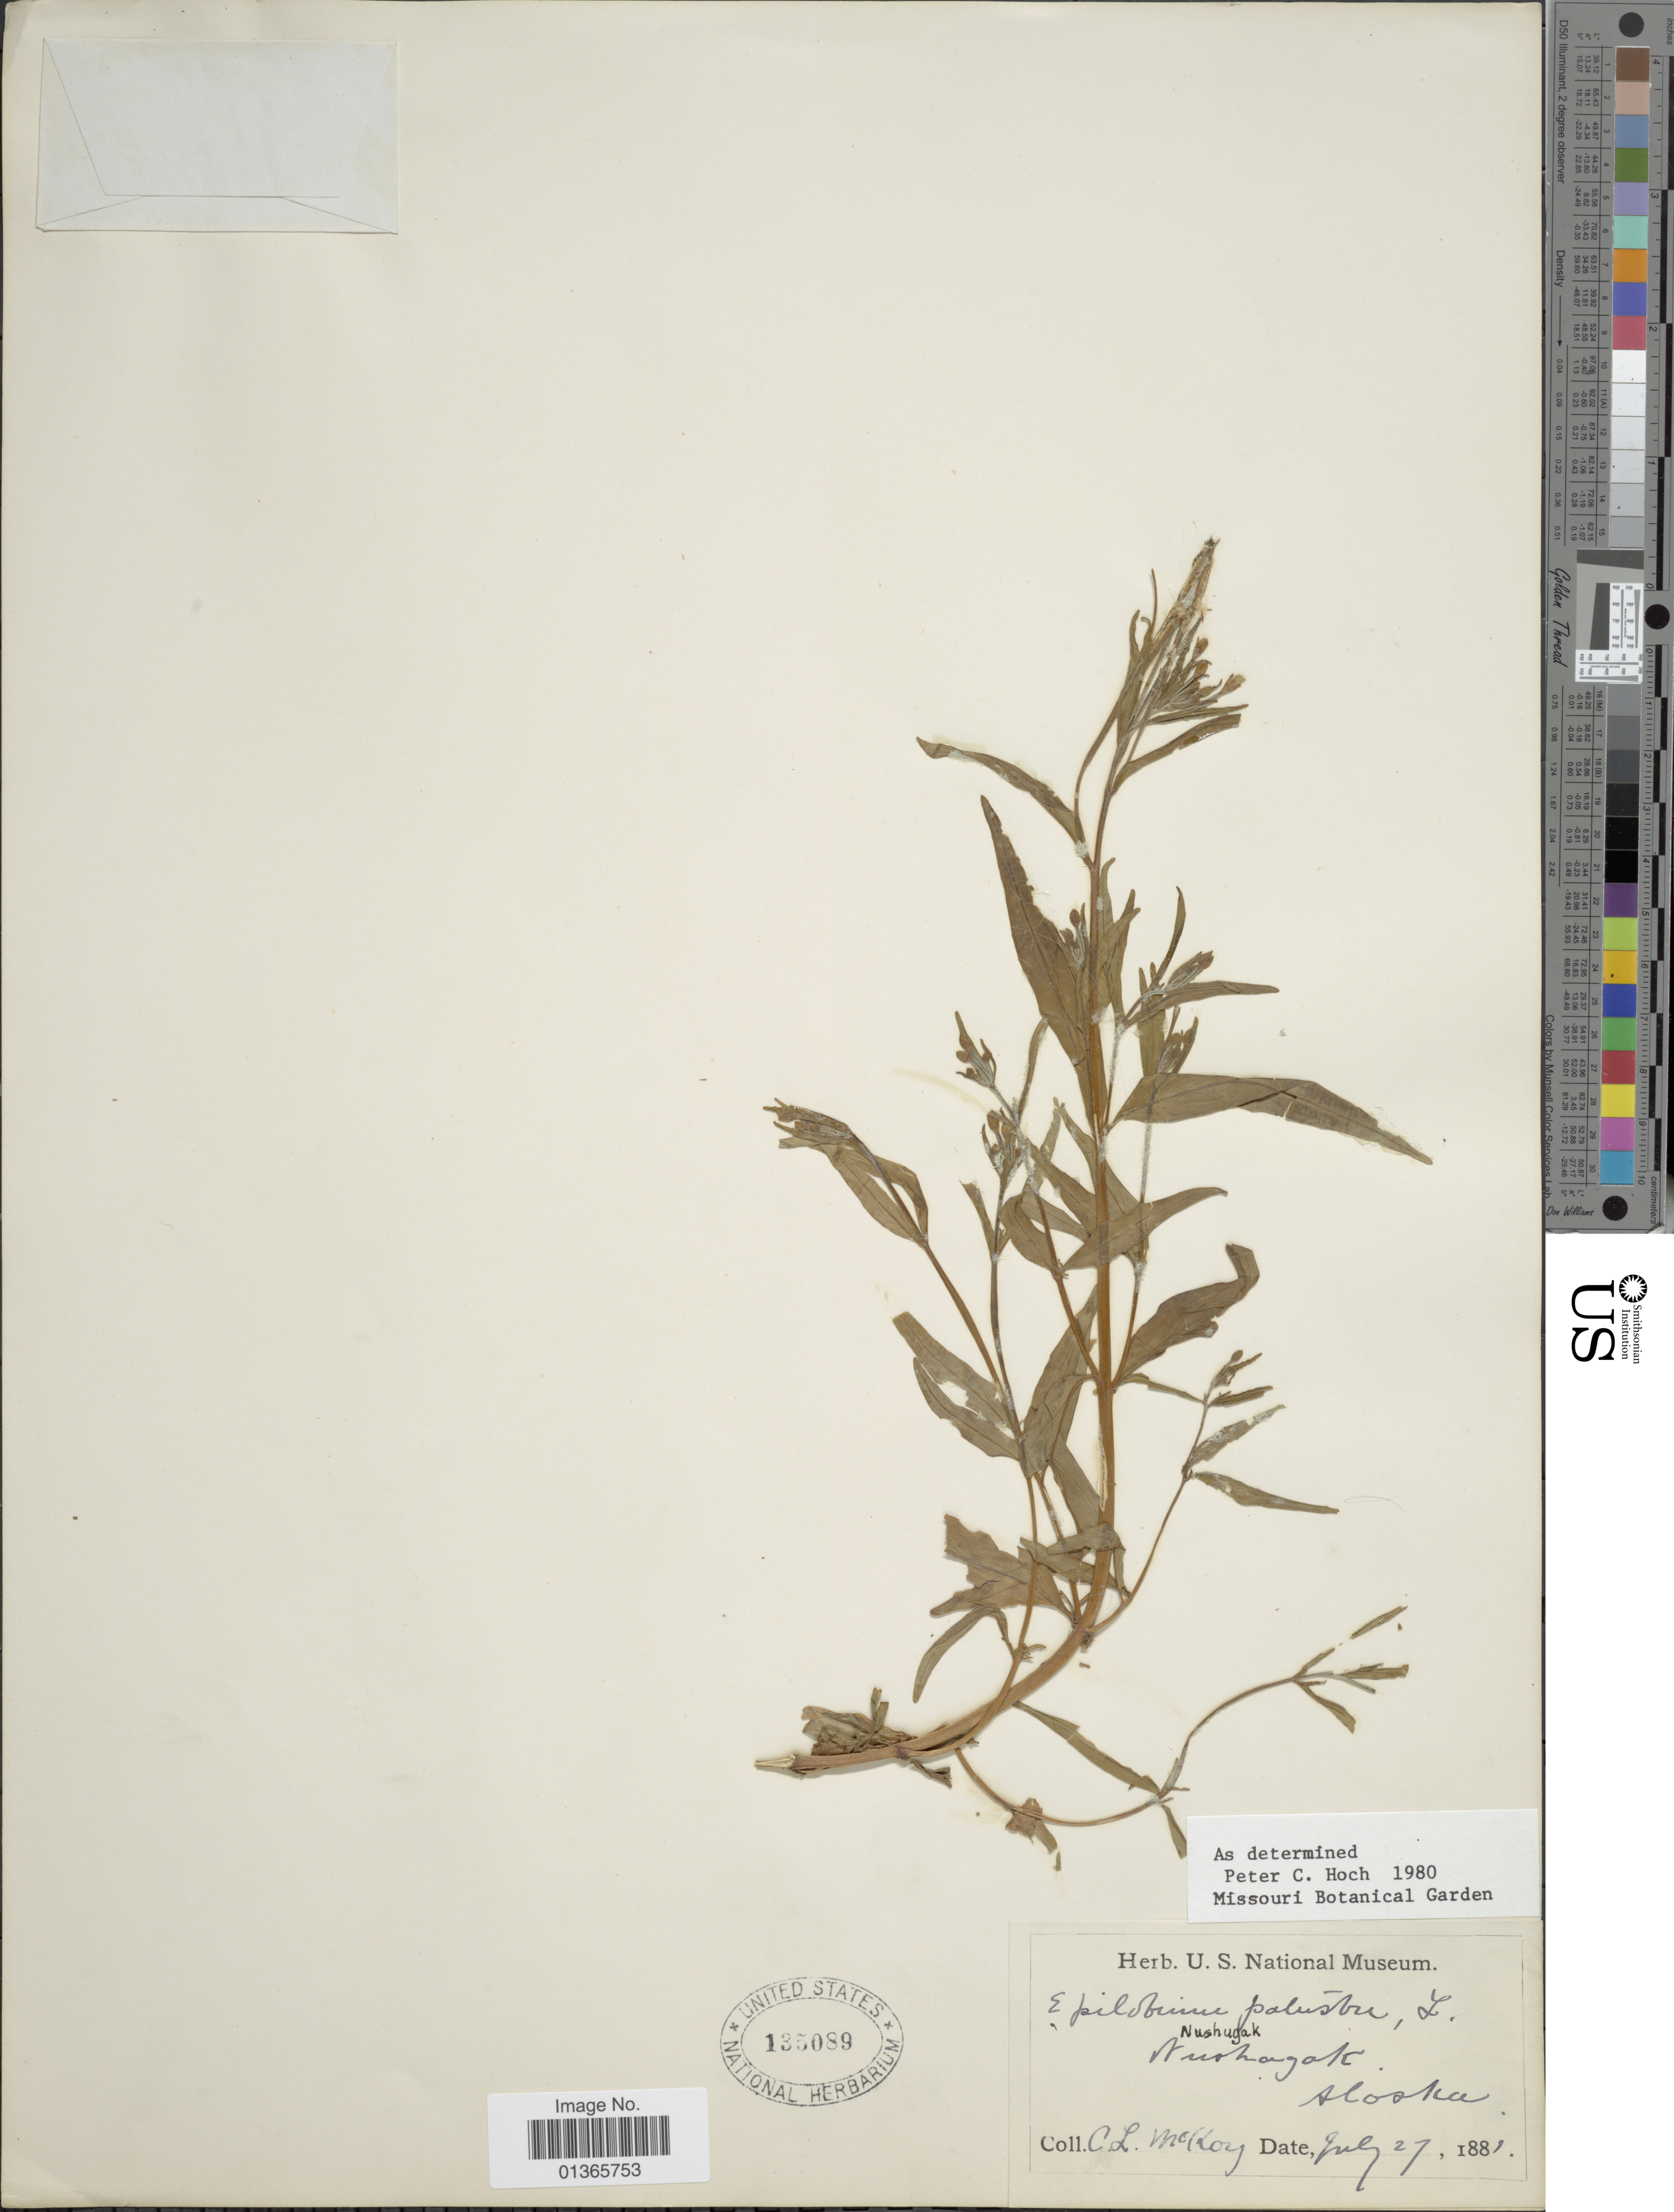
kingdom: Plantae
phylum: Tracheophyta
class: Magnoliopsida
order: Myrtales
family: Onagraceae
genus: Epilobium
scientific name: Epilobium palustre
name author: L.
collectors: C. McKay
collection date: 1881-07-27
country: United States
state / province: Alaska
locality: Nushagak.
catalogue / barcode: US 135089